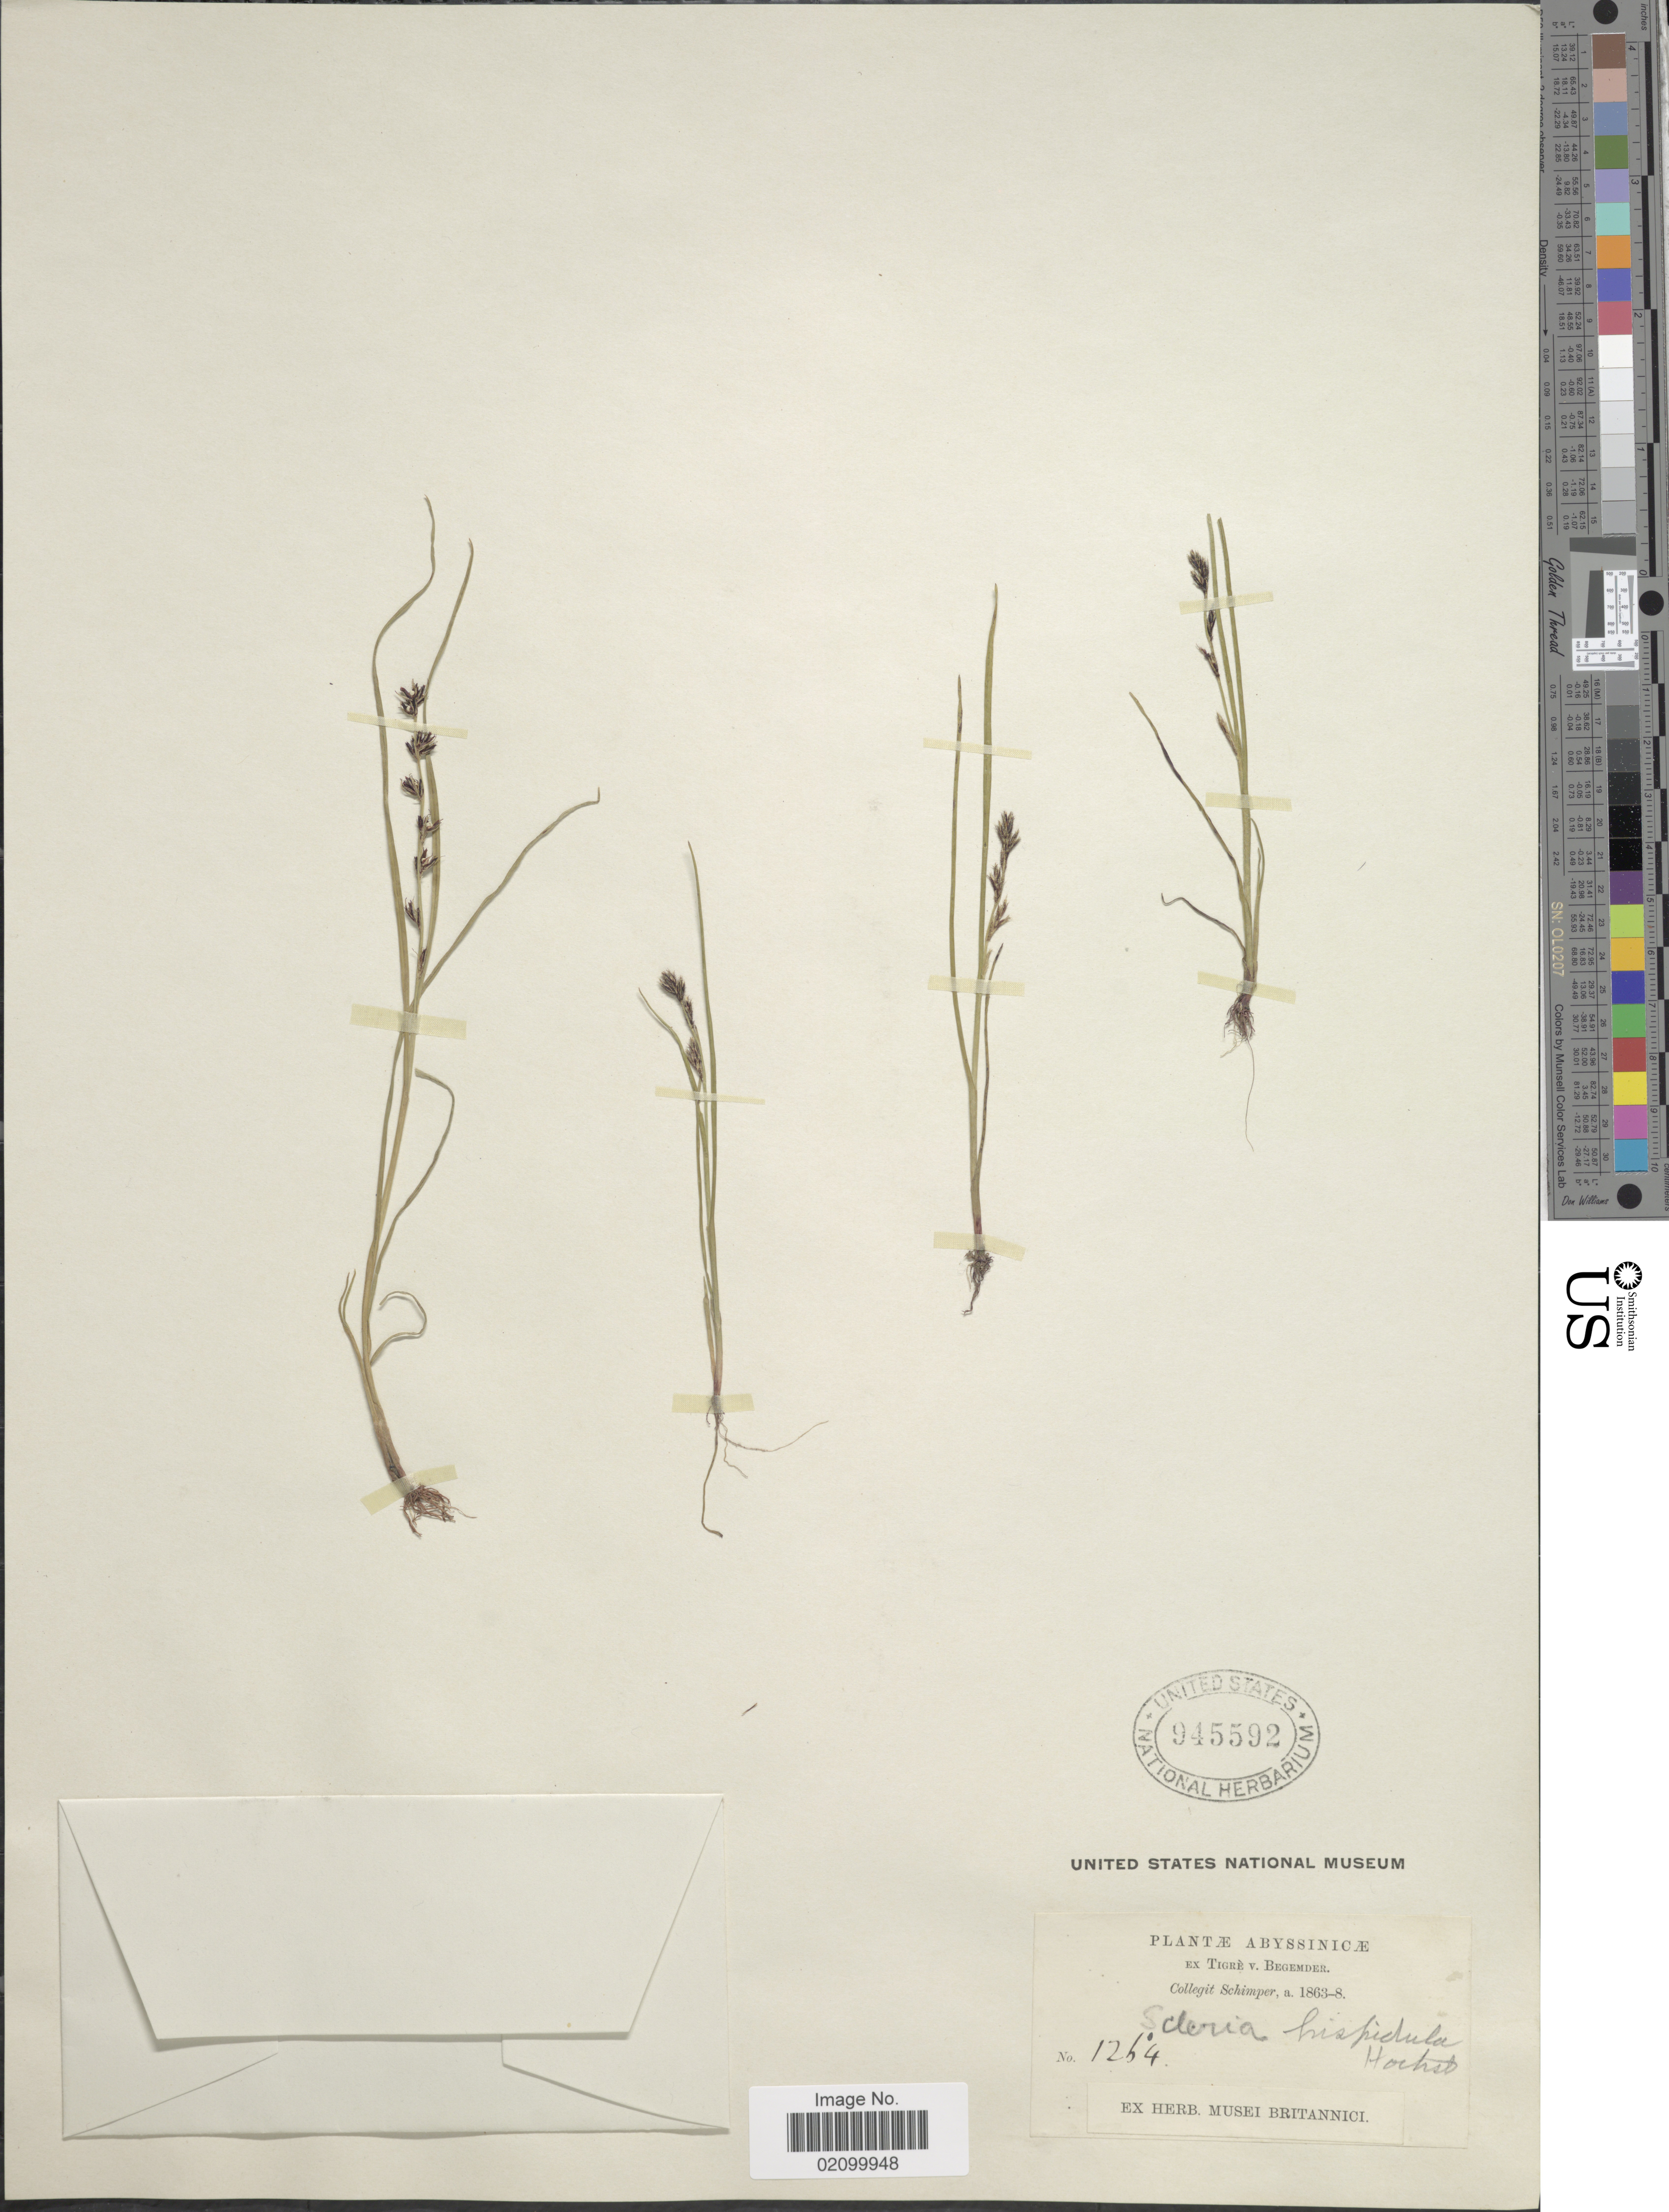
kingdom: Plantae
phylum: Tracheophyta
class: Liliopsida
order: Poales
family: Cyperaceae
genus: Scleria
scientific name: Scleria hispidula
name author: Hochst. ex A. Rich.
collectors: -. Schimper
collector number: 1264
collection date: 1863/1868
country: Eritrea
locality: Abyssinicae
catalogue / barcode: US 945592